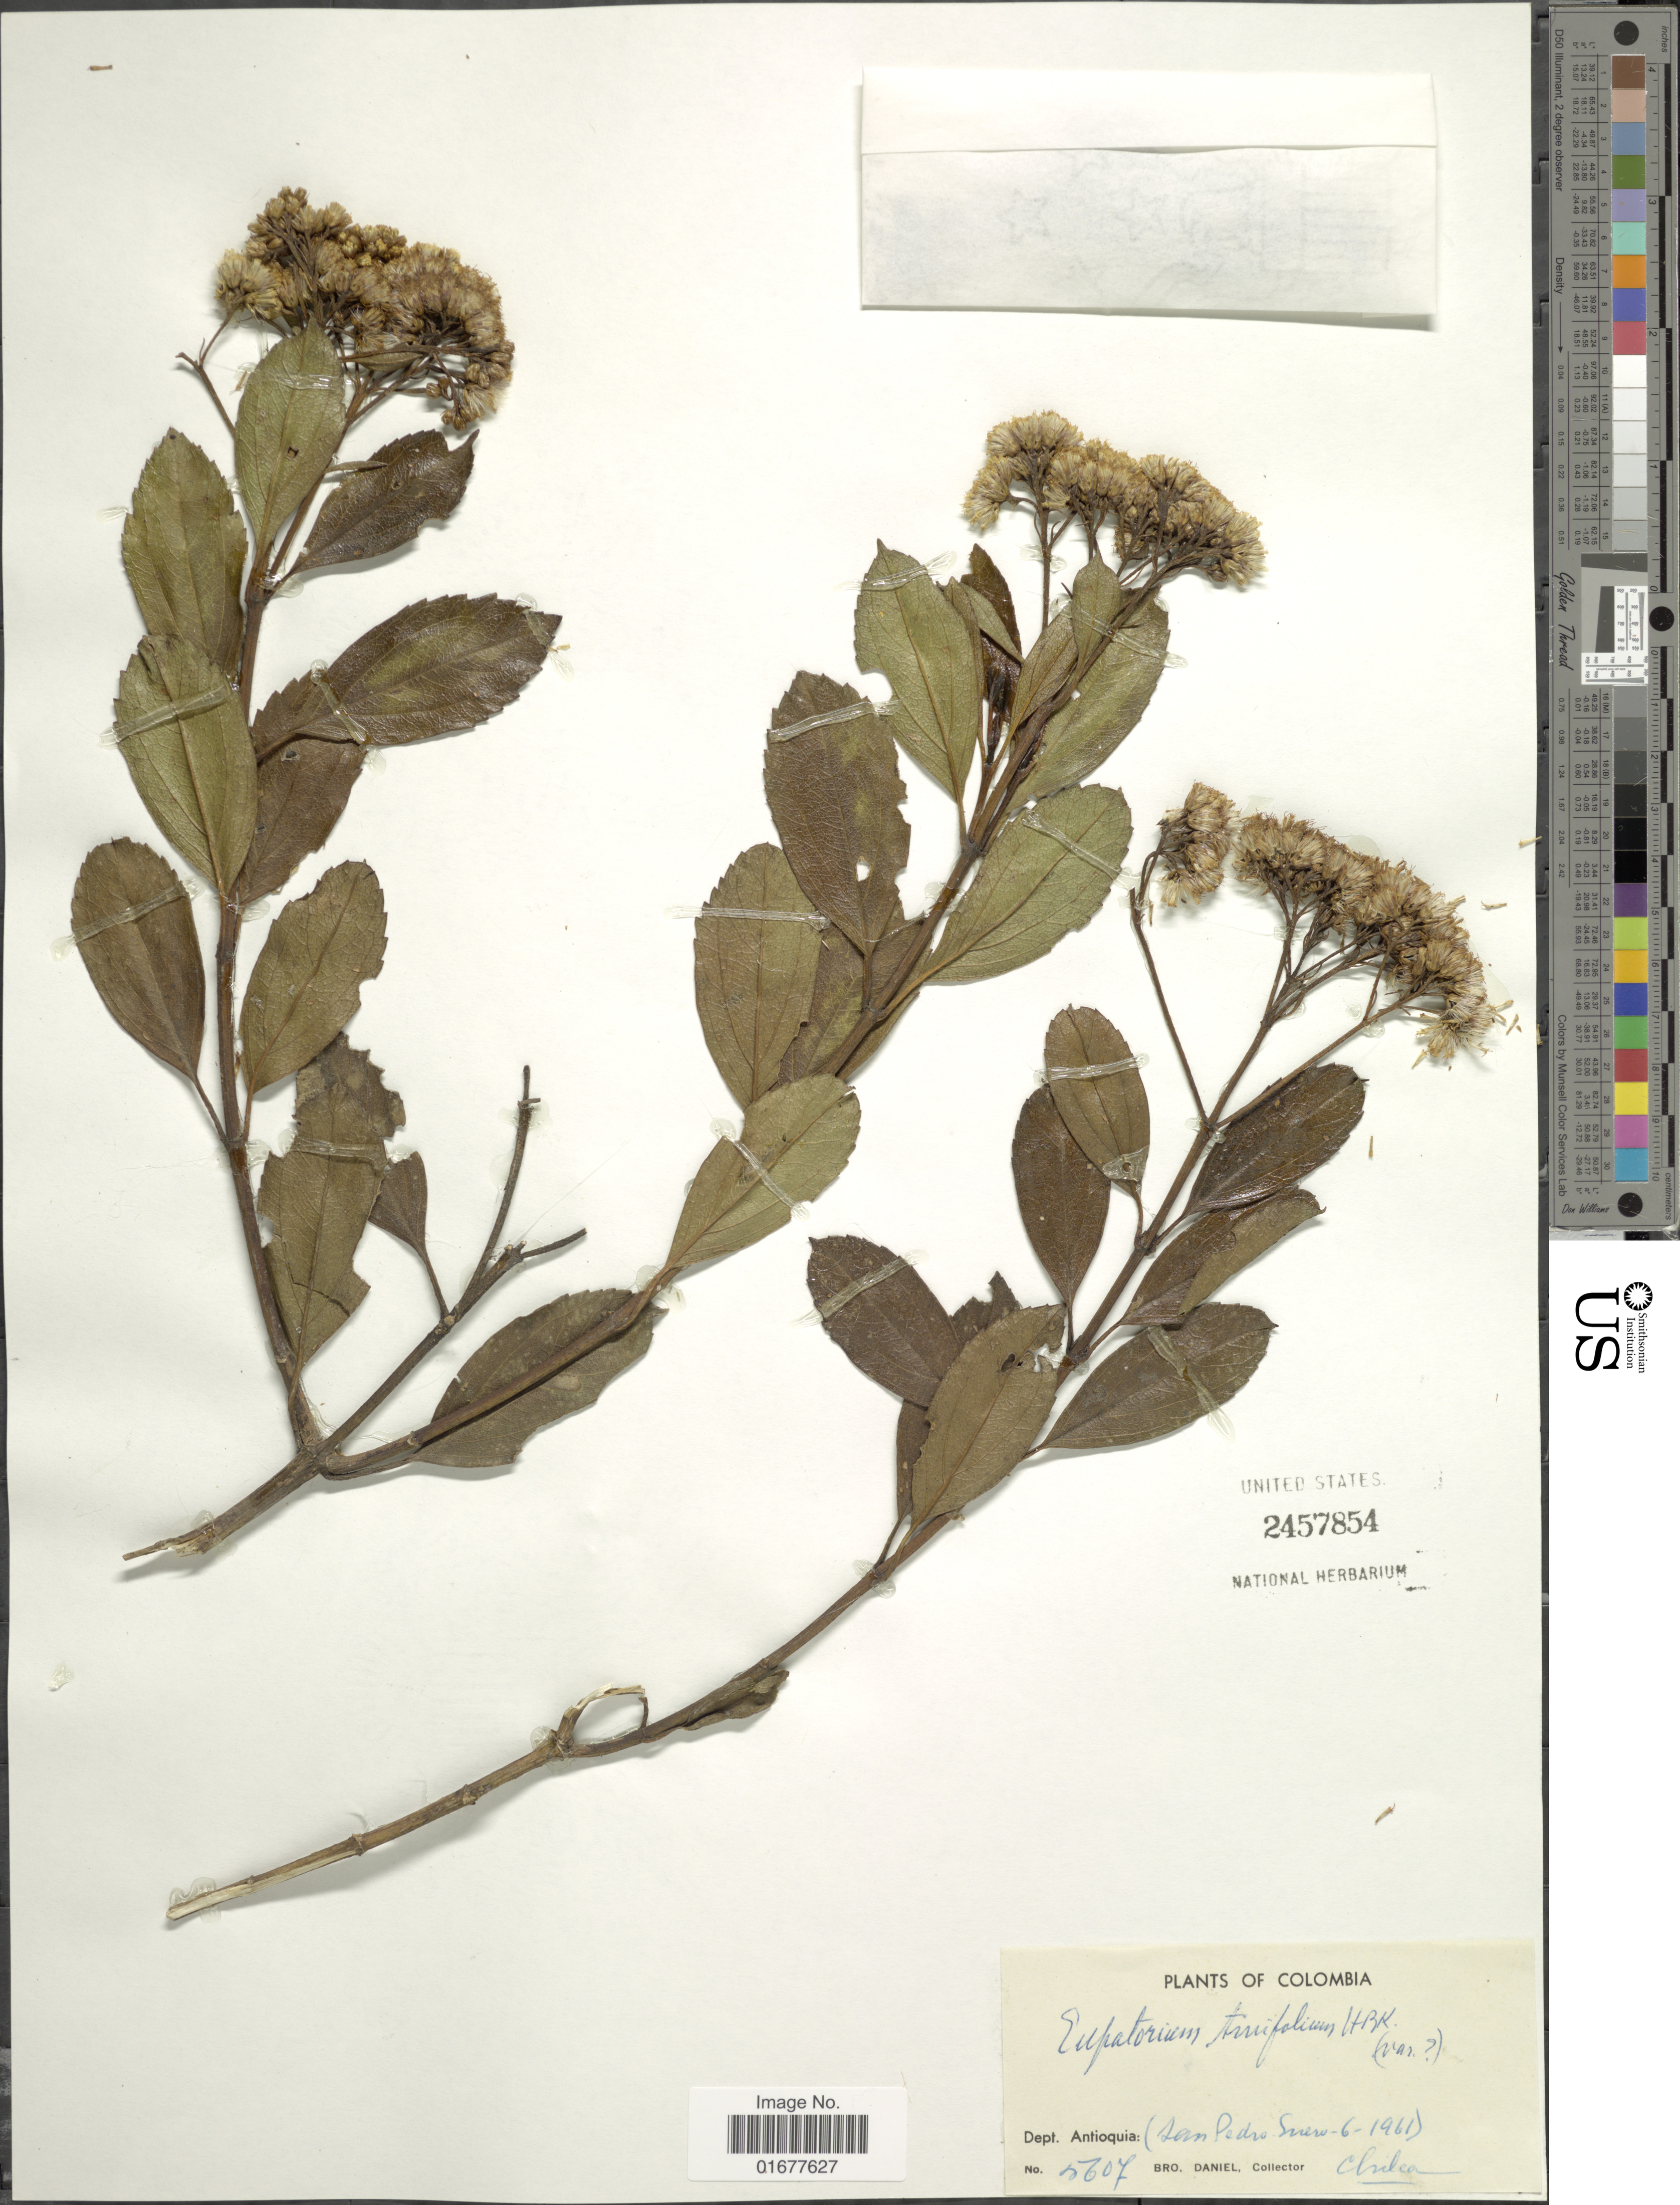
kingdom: Plantae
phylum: Tracheophyta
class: Magnoliopsida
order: Asterales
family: Asteraceae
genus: Ageratina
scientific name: Ageratina tinifolia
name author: (Kunth) R.M. King & H. Rob.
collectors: Bro. Daniel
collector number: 5607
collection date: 1961-01-06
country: Colombia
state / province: Antioquia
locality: San Pedro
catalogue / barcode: US 2457854